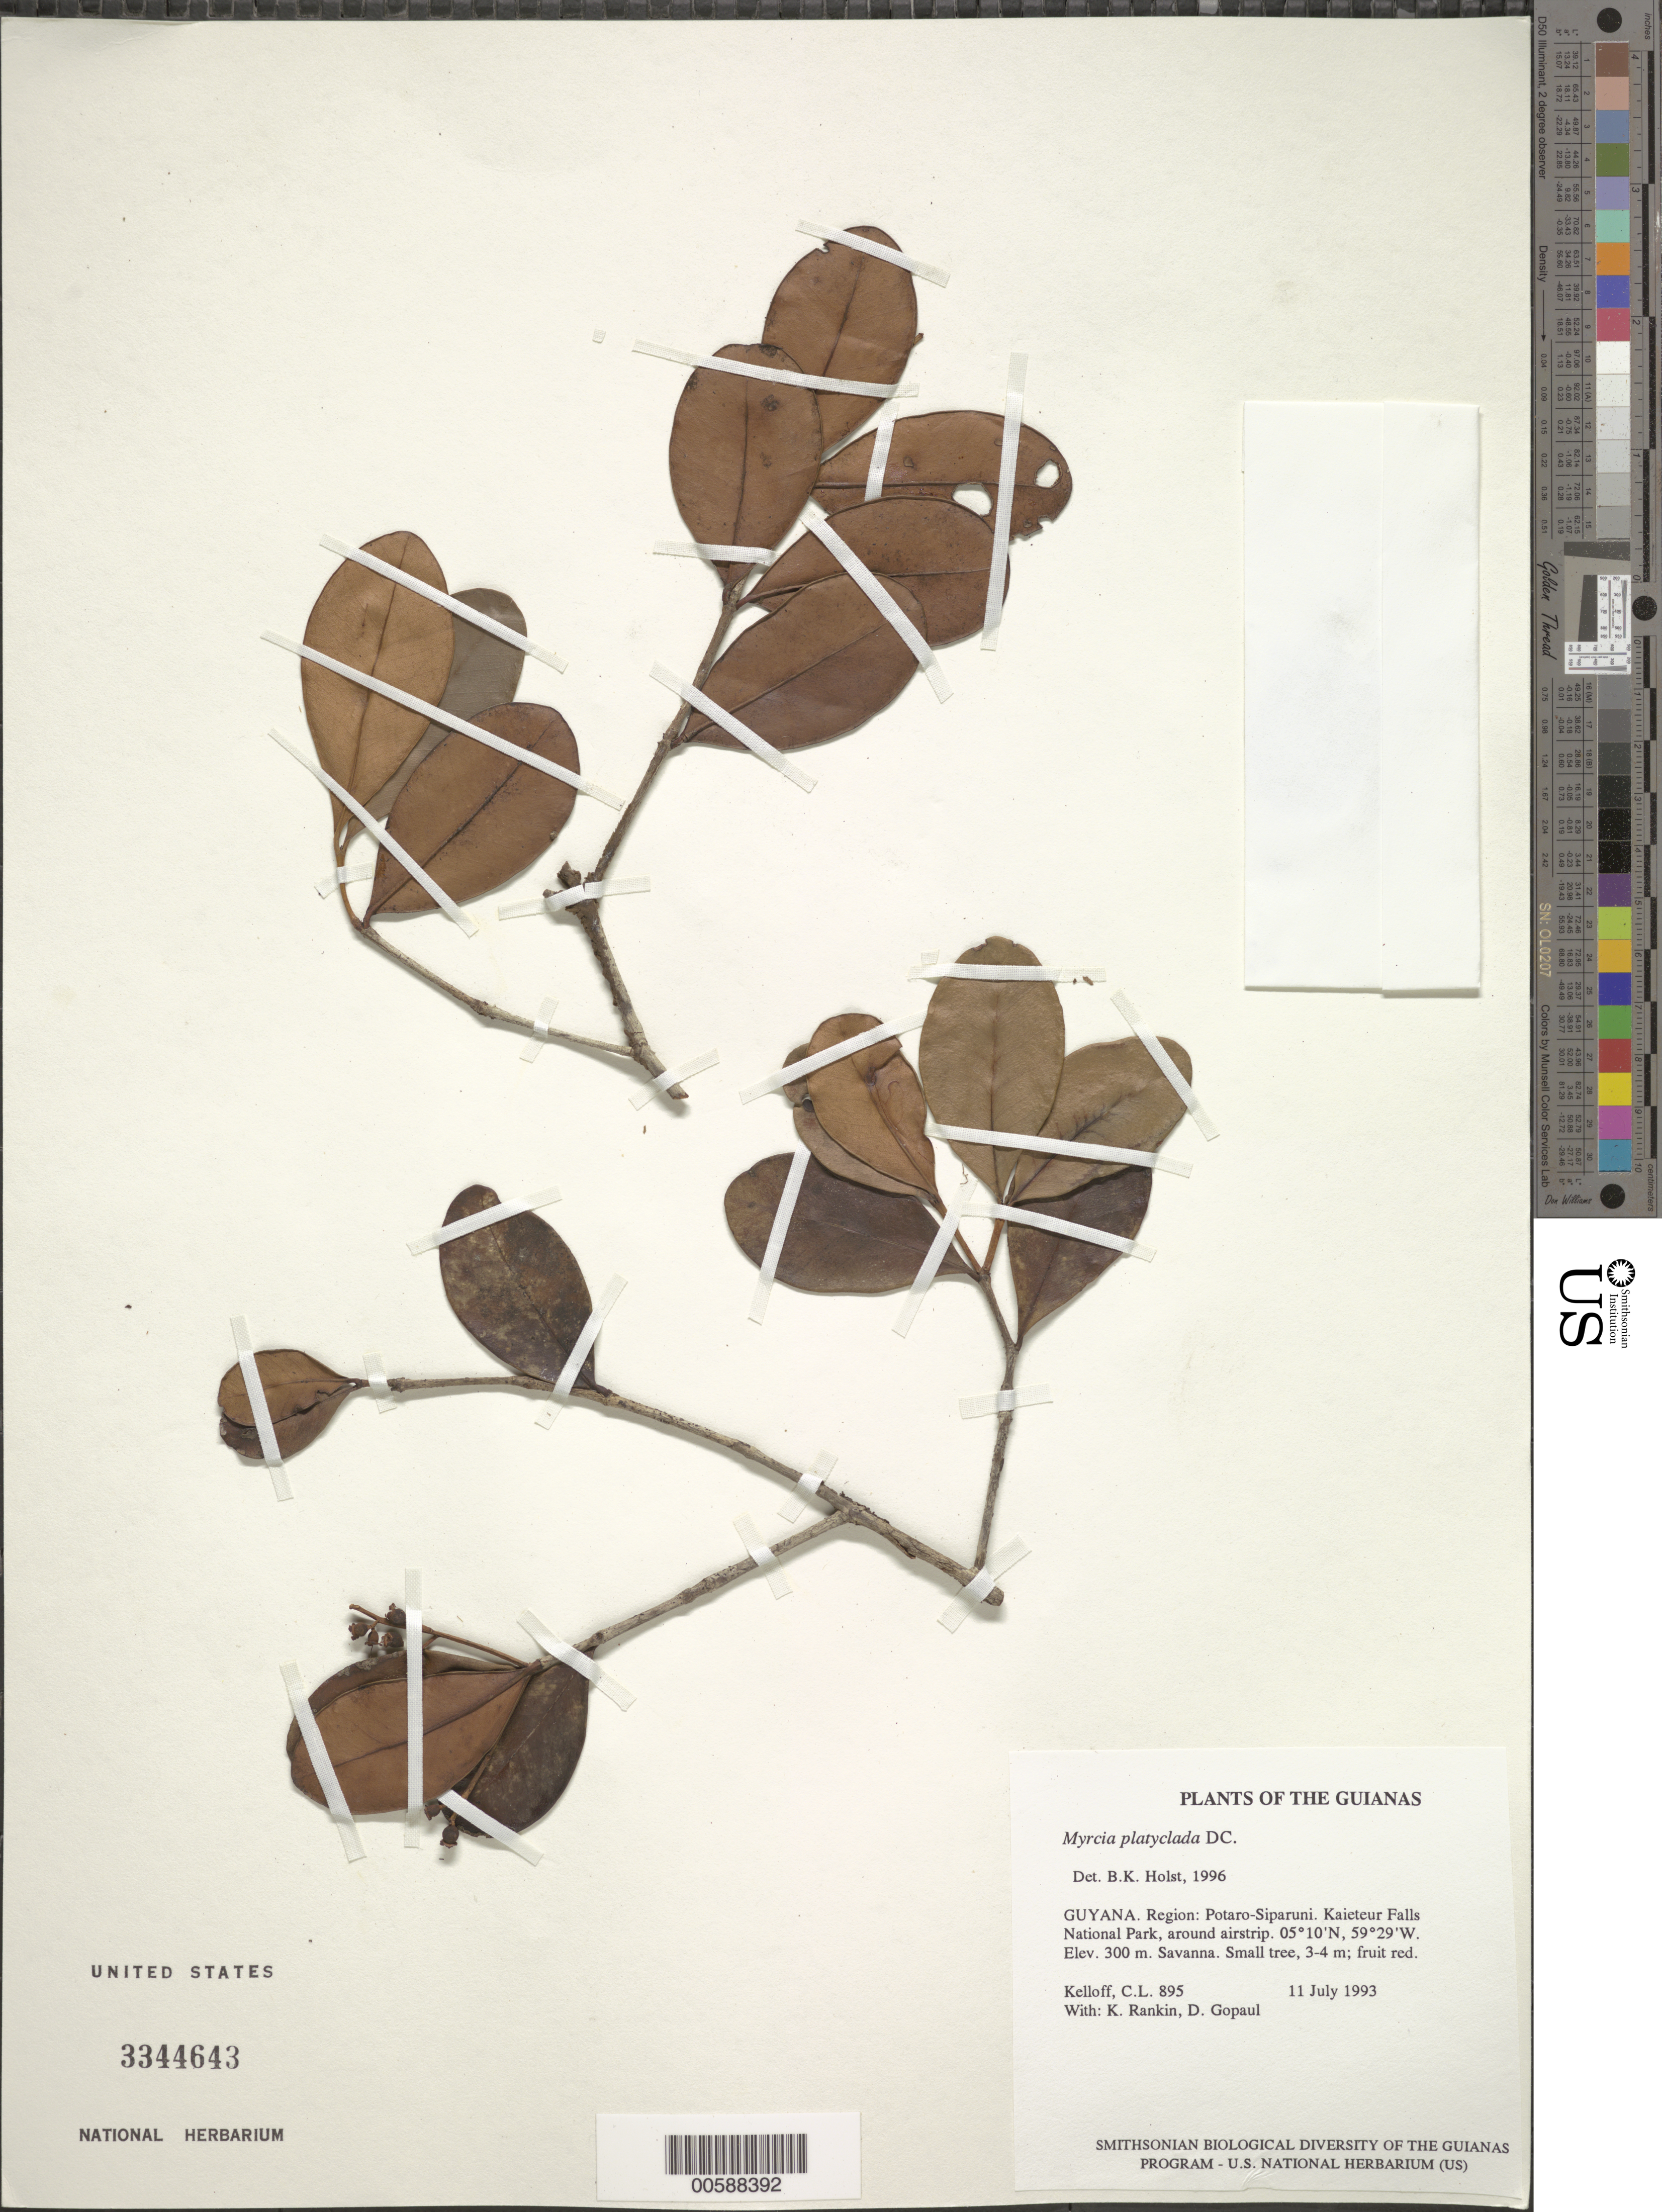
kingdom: Plantae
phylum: Tracheophyta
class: Magnoliopsida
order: Myrtales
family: Myrtaceae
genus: Myrcia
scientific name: Myrcia platyclada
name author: DC.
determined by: Holst, Bruce K.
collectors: C. L. Kelloff, K. Rankin & D. Gopaul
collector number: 895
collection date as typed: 11 July 1993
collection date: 1993-07-11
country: Guyana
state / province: Potaro-Siparuni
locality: Kaieteur Falls National Park, around airstrip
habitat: Savanna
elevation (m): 300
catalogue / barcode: US 3344643